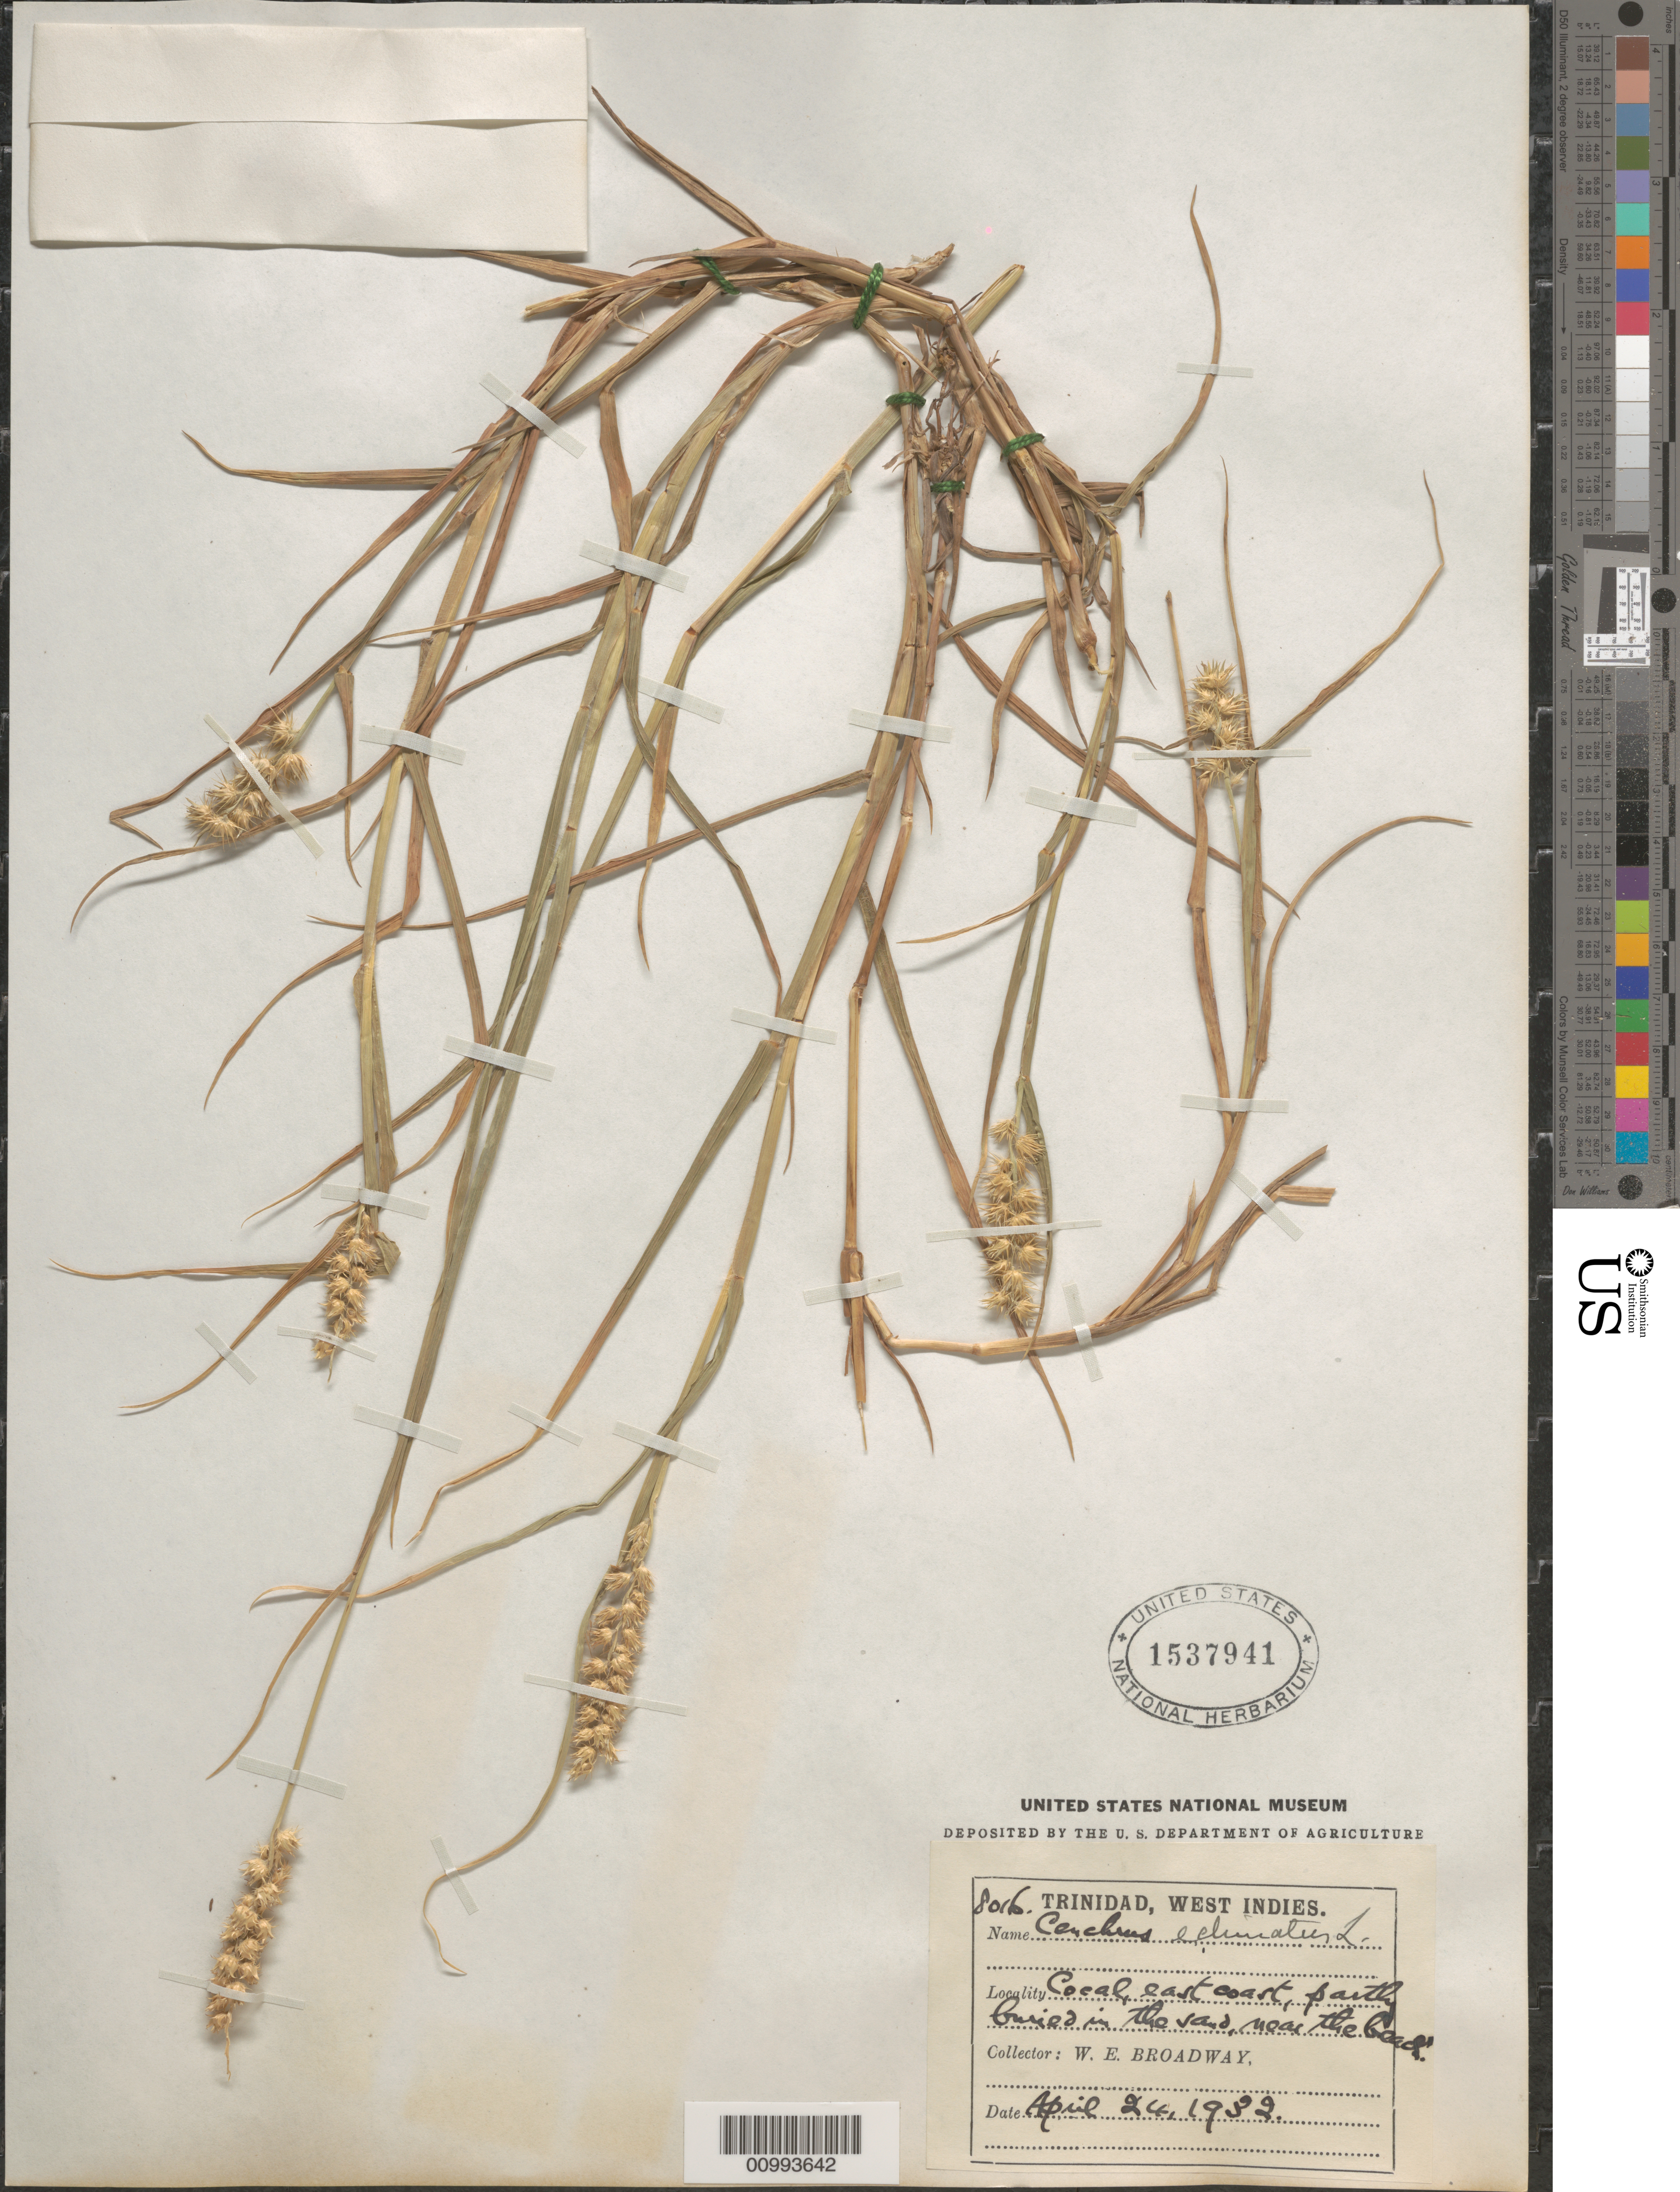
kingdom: Plantae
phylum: Tracheophyta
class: Liliopsida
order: Poales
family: Poaceae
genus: Cenchrus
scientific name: Cenchrus echinatus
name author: L.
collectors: W. E. Broadway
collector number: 8016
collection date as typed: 24 Apr 1932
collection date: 1932-04-24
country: Trinidad and Tobago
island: Trinidad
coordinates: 0 N, 0 E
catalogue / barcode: US 1537941